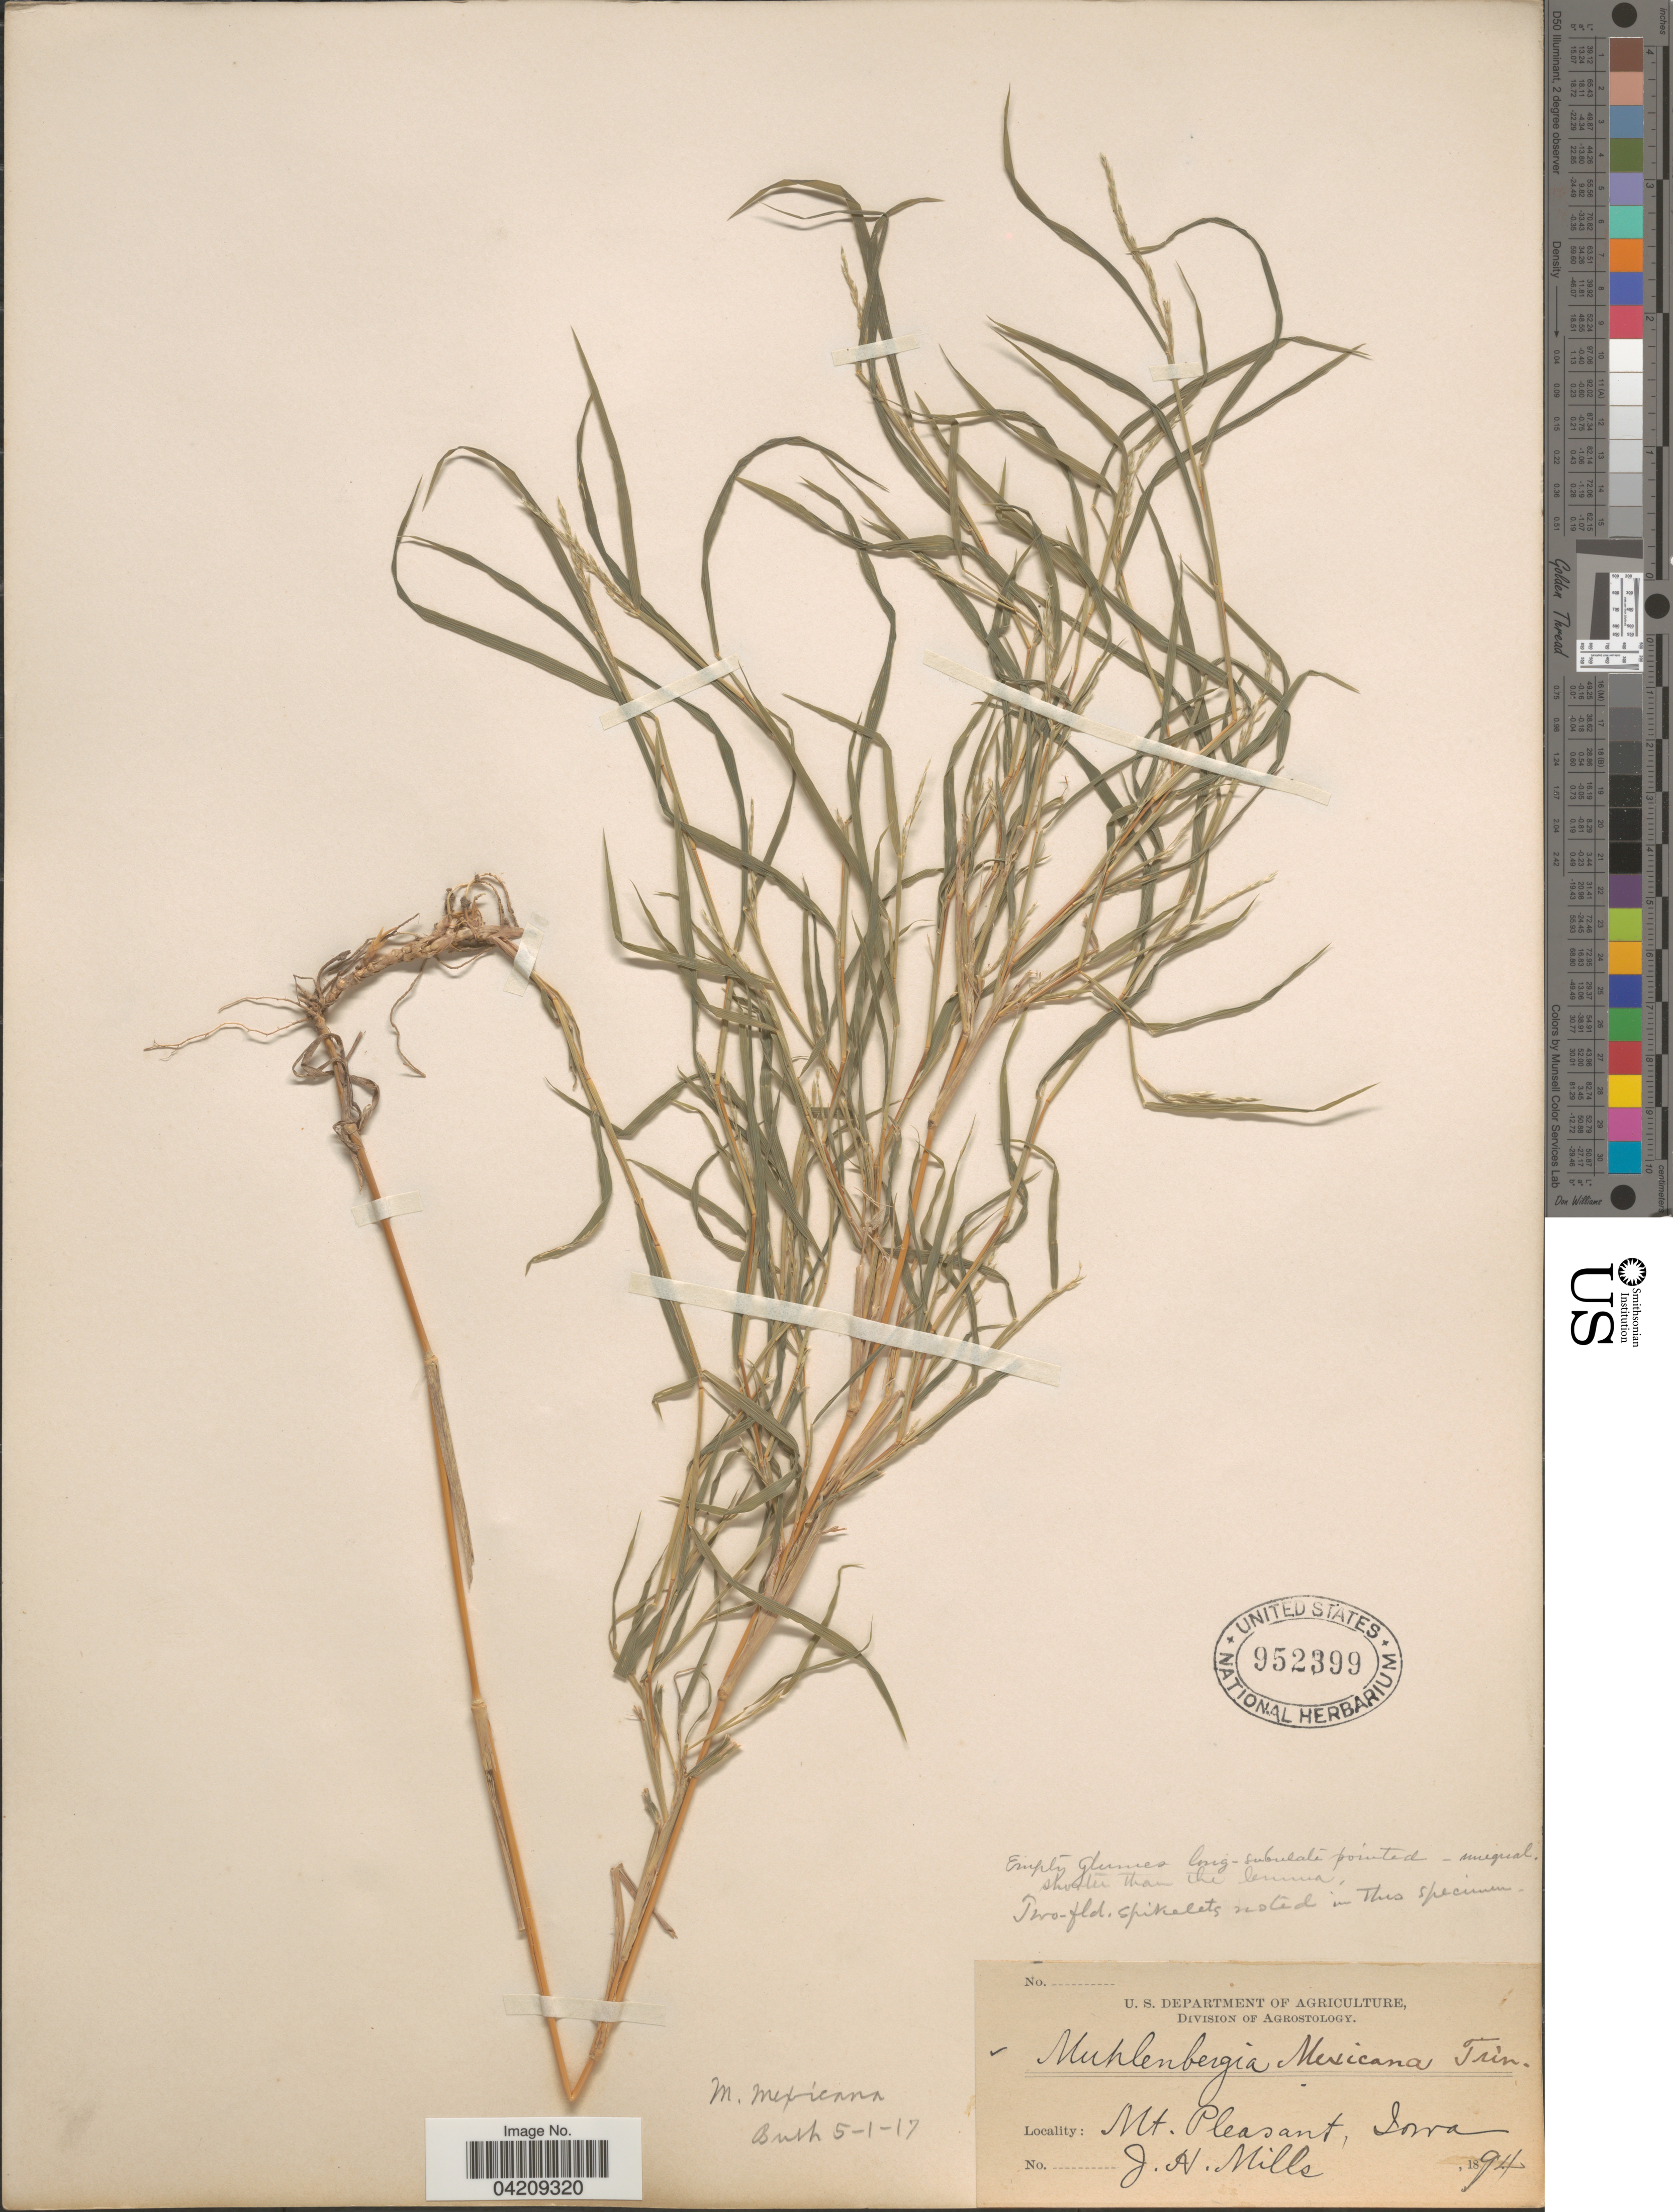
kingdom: Plantae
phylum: Tracheophyta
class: Liliopsida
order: Poales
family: Poaceae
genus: Muhlenbergia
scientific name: Muhlenbergia frondosa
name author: (Poir.) Fernald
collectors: J. Mills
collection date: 1894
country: United States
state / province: Iowa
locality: Mt. Pleasant.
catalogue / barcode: US 952399